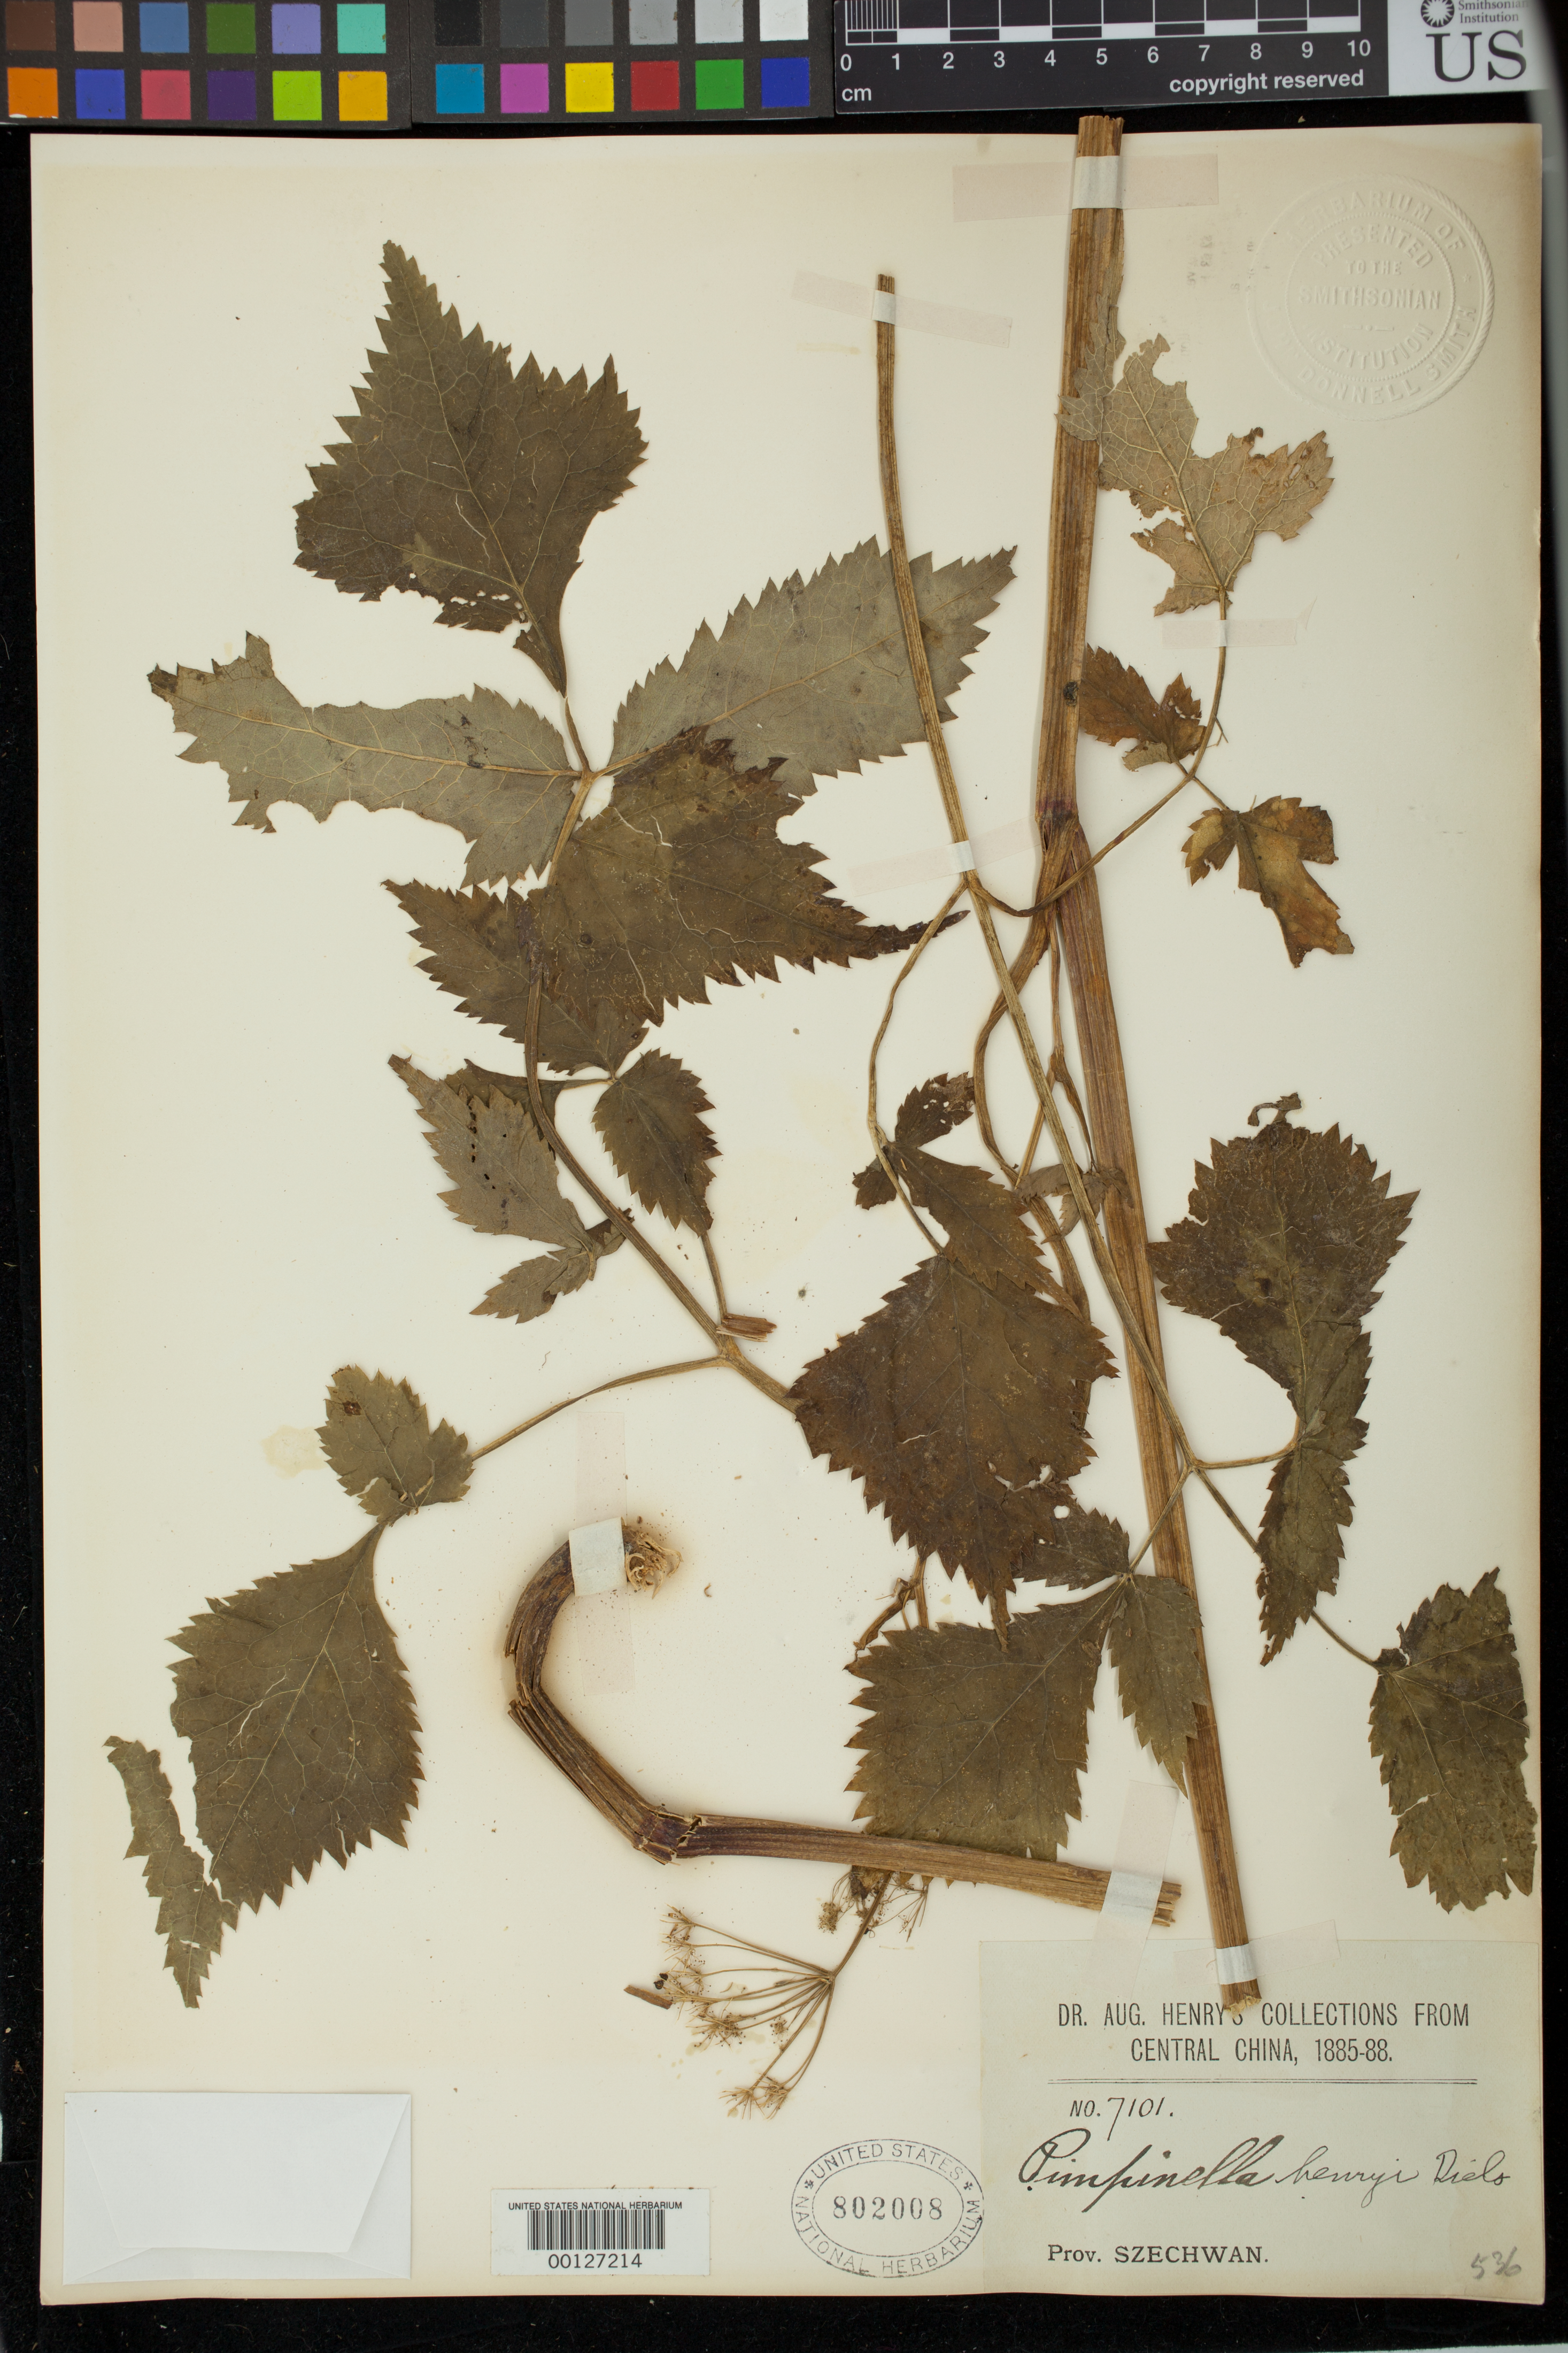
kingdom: Plantae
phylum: Tracheophyta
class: Magnoliopsida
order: Apiales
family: Apiaceae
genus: Pimpinella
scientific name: Pimpinella henryi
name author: Diels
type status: Type Collection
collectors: A. Henry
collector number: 7101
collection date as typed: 1885-88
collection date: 1885/1888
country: China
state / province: Sichuan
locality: Central China, Prov. Szechwan.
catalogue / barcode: US 802008